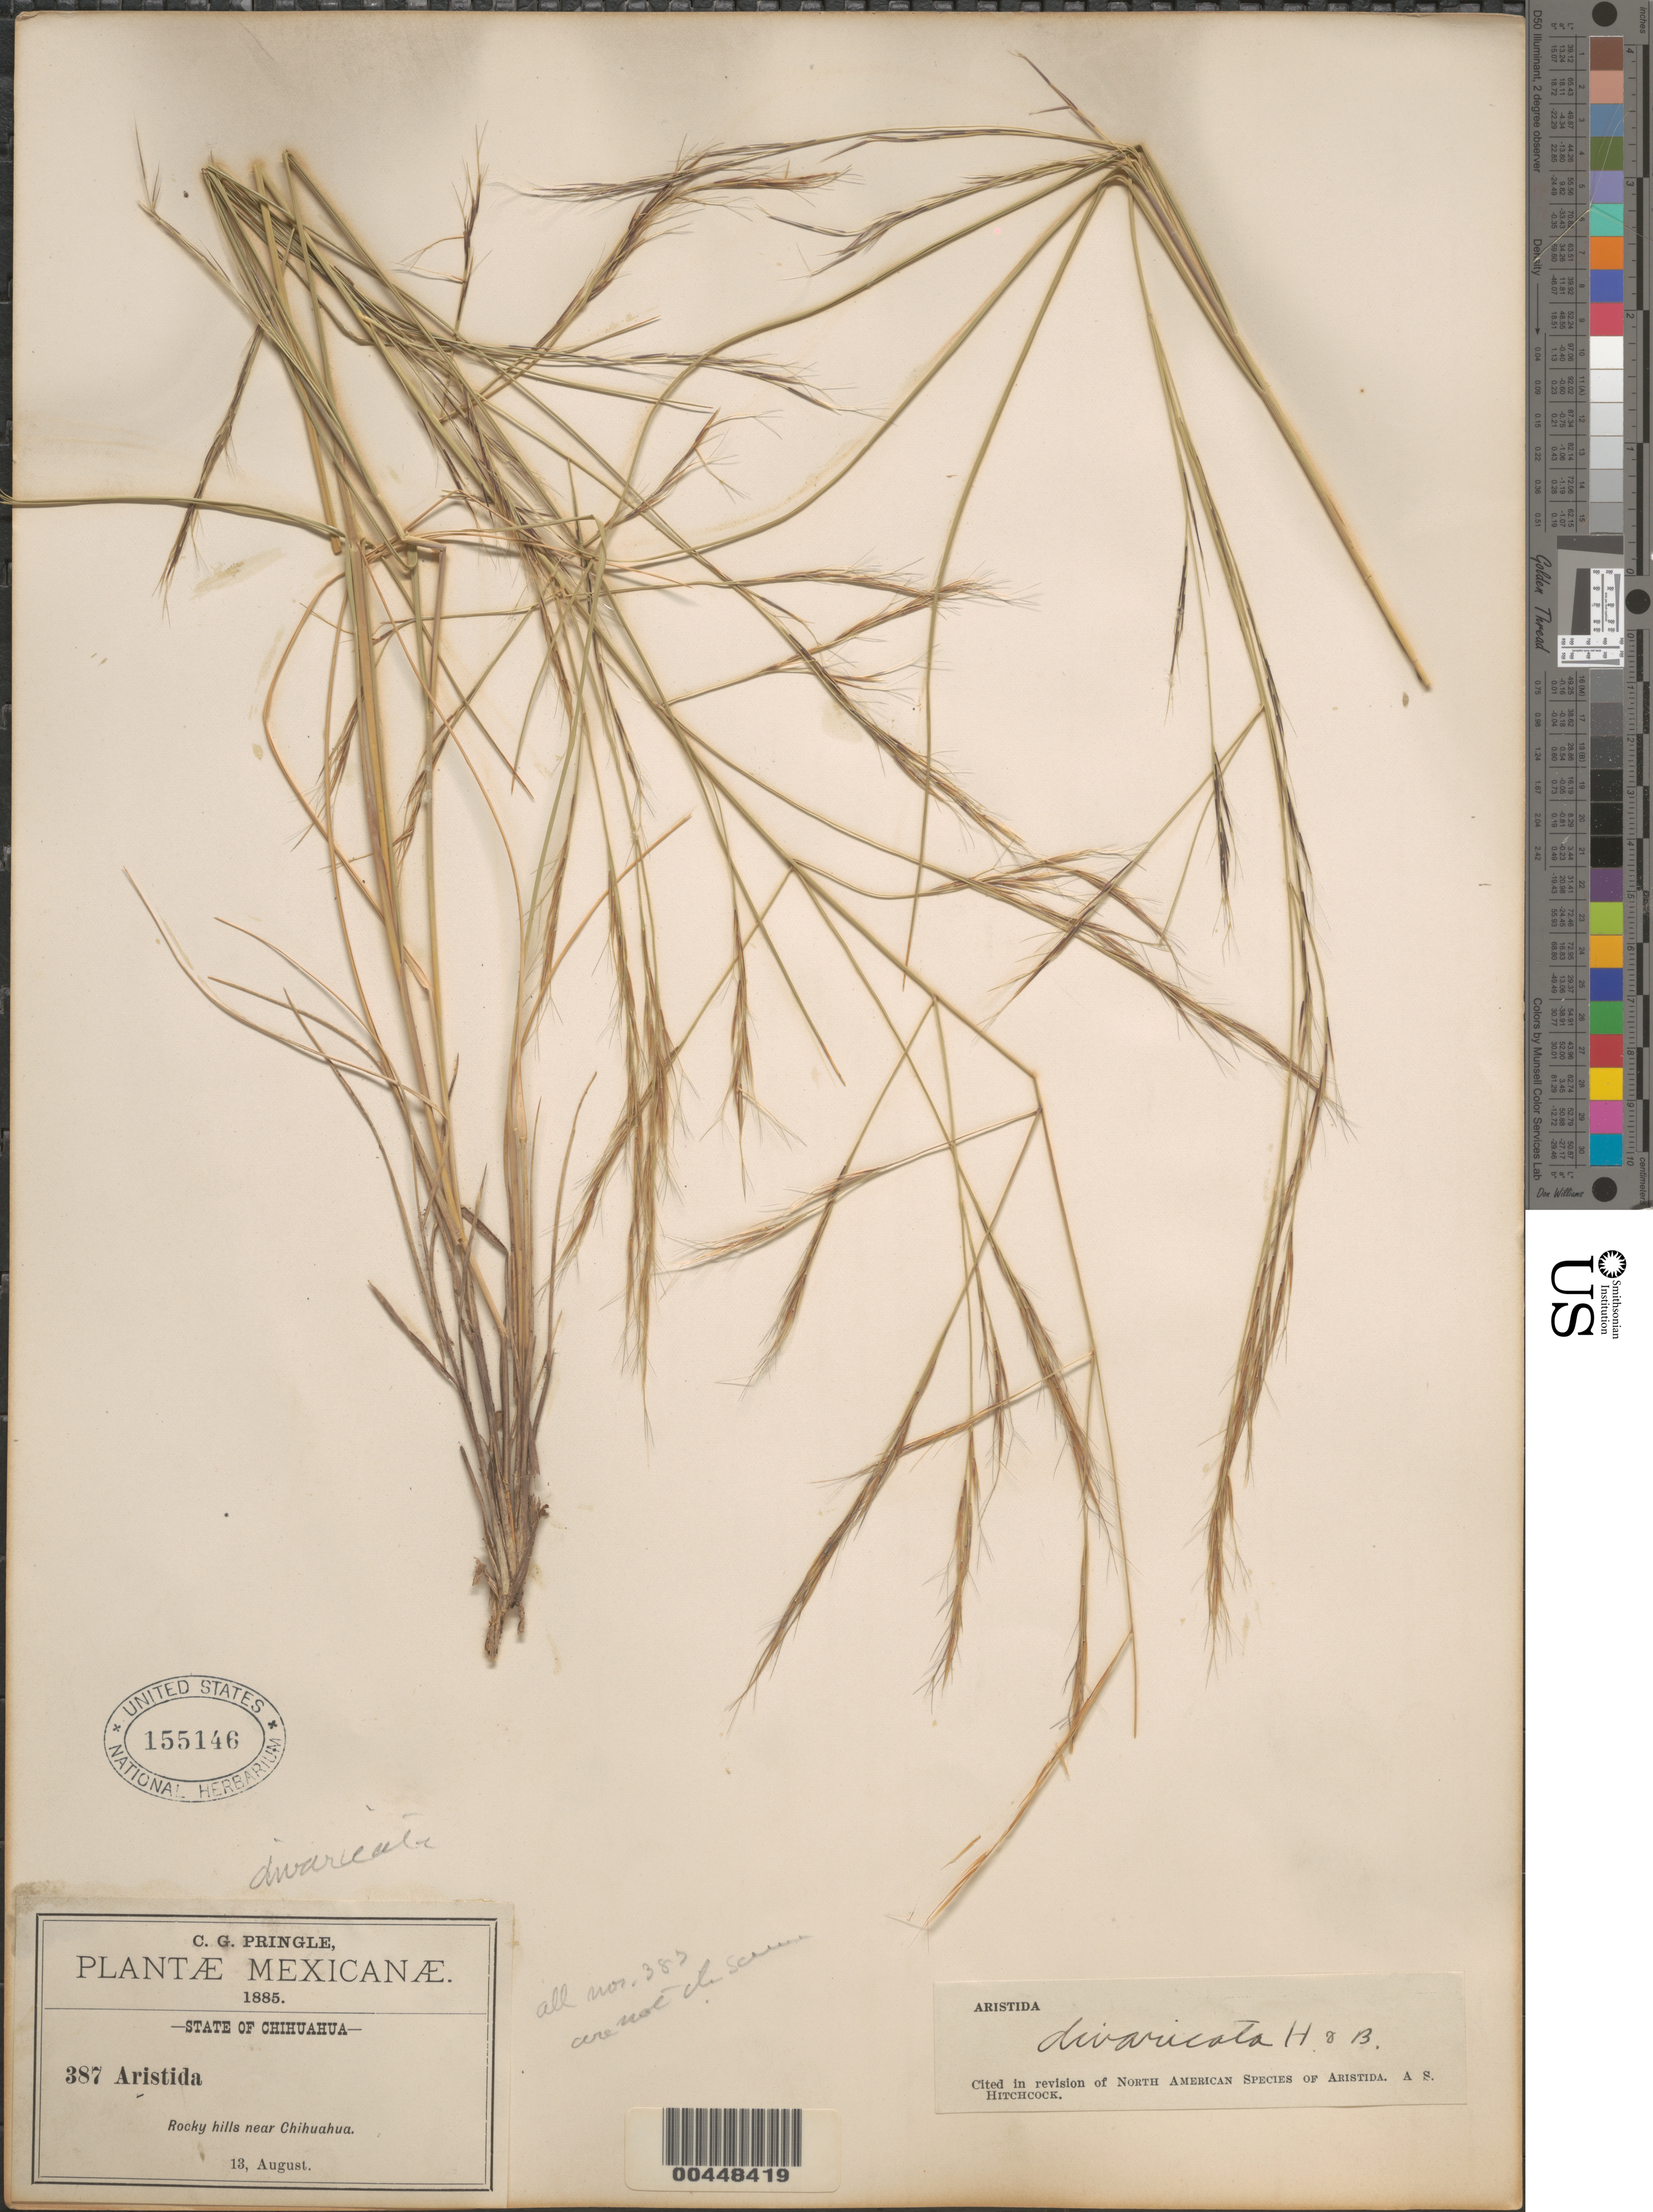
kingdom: Plantae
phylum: Tracheophyta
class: Liliopsida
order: Poales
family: Poaceae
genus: Aristida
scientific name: Aristida divaricata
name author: Humb. & Bonpl. ex Willd.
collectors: C. G. Pringle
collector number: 387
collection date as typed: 13 Aug 1885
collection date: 1885-08-13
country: Mexico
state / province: Chihuahua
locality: Rocky hills near Chihuahua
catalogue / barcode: US 155146